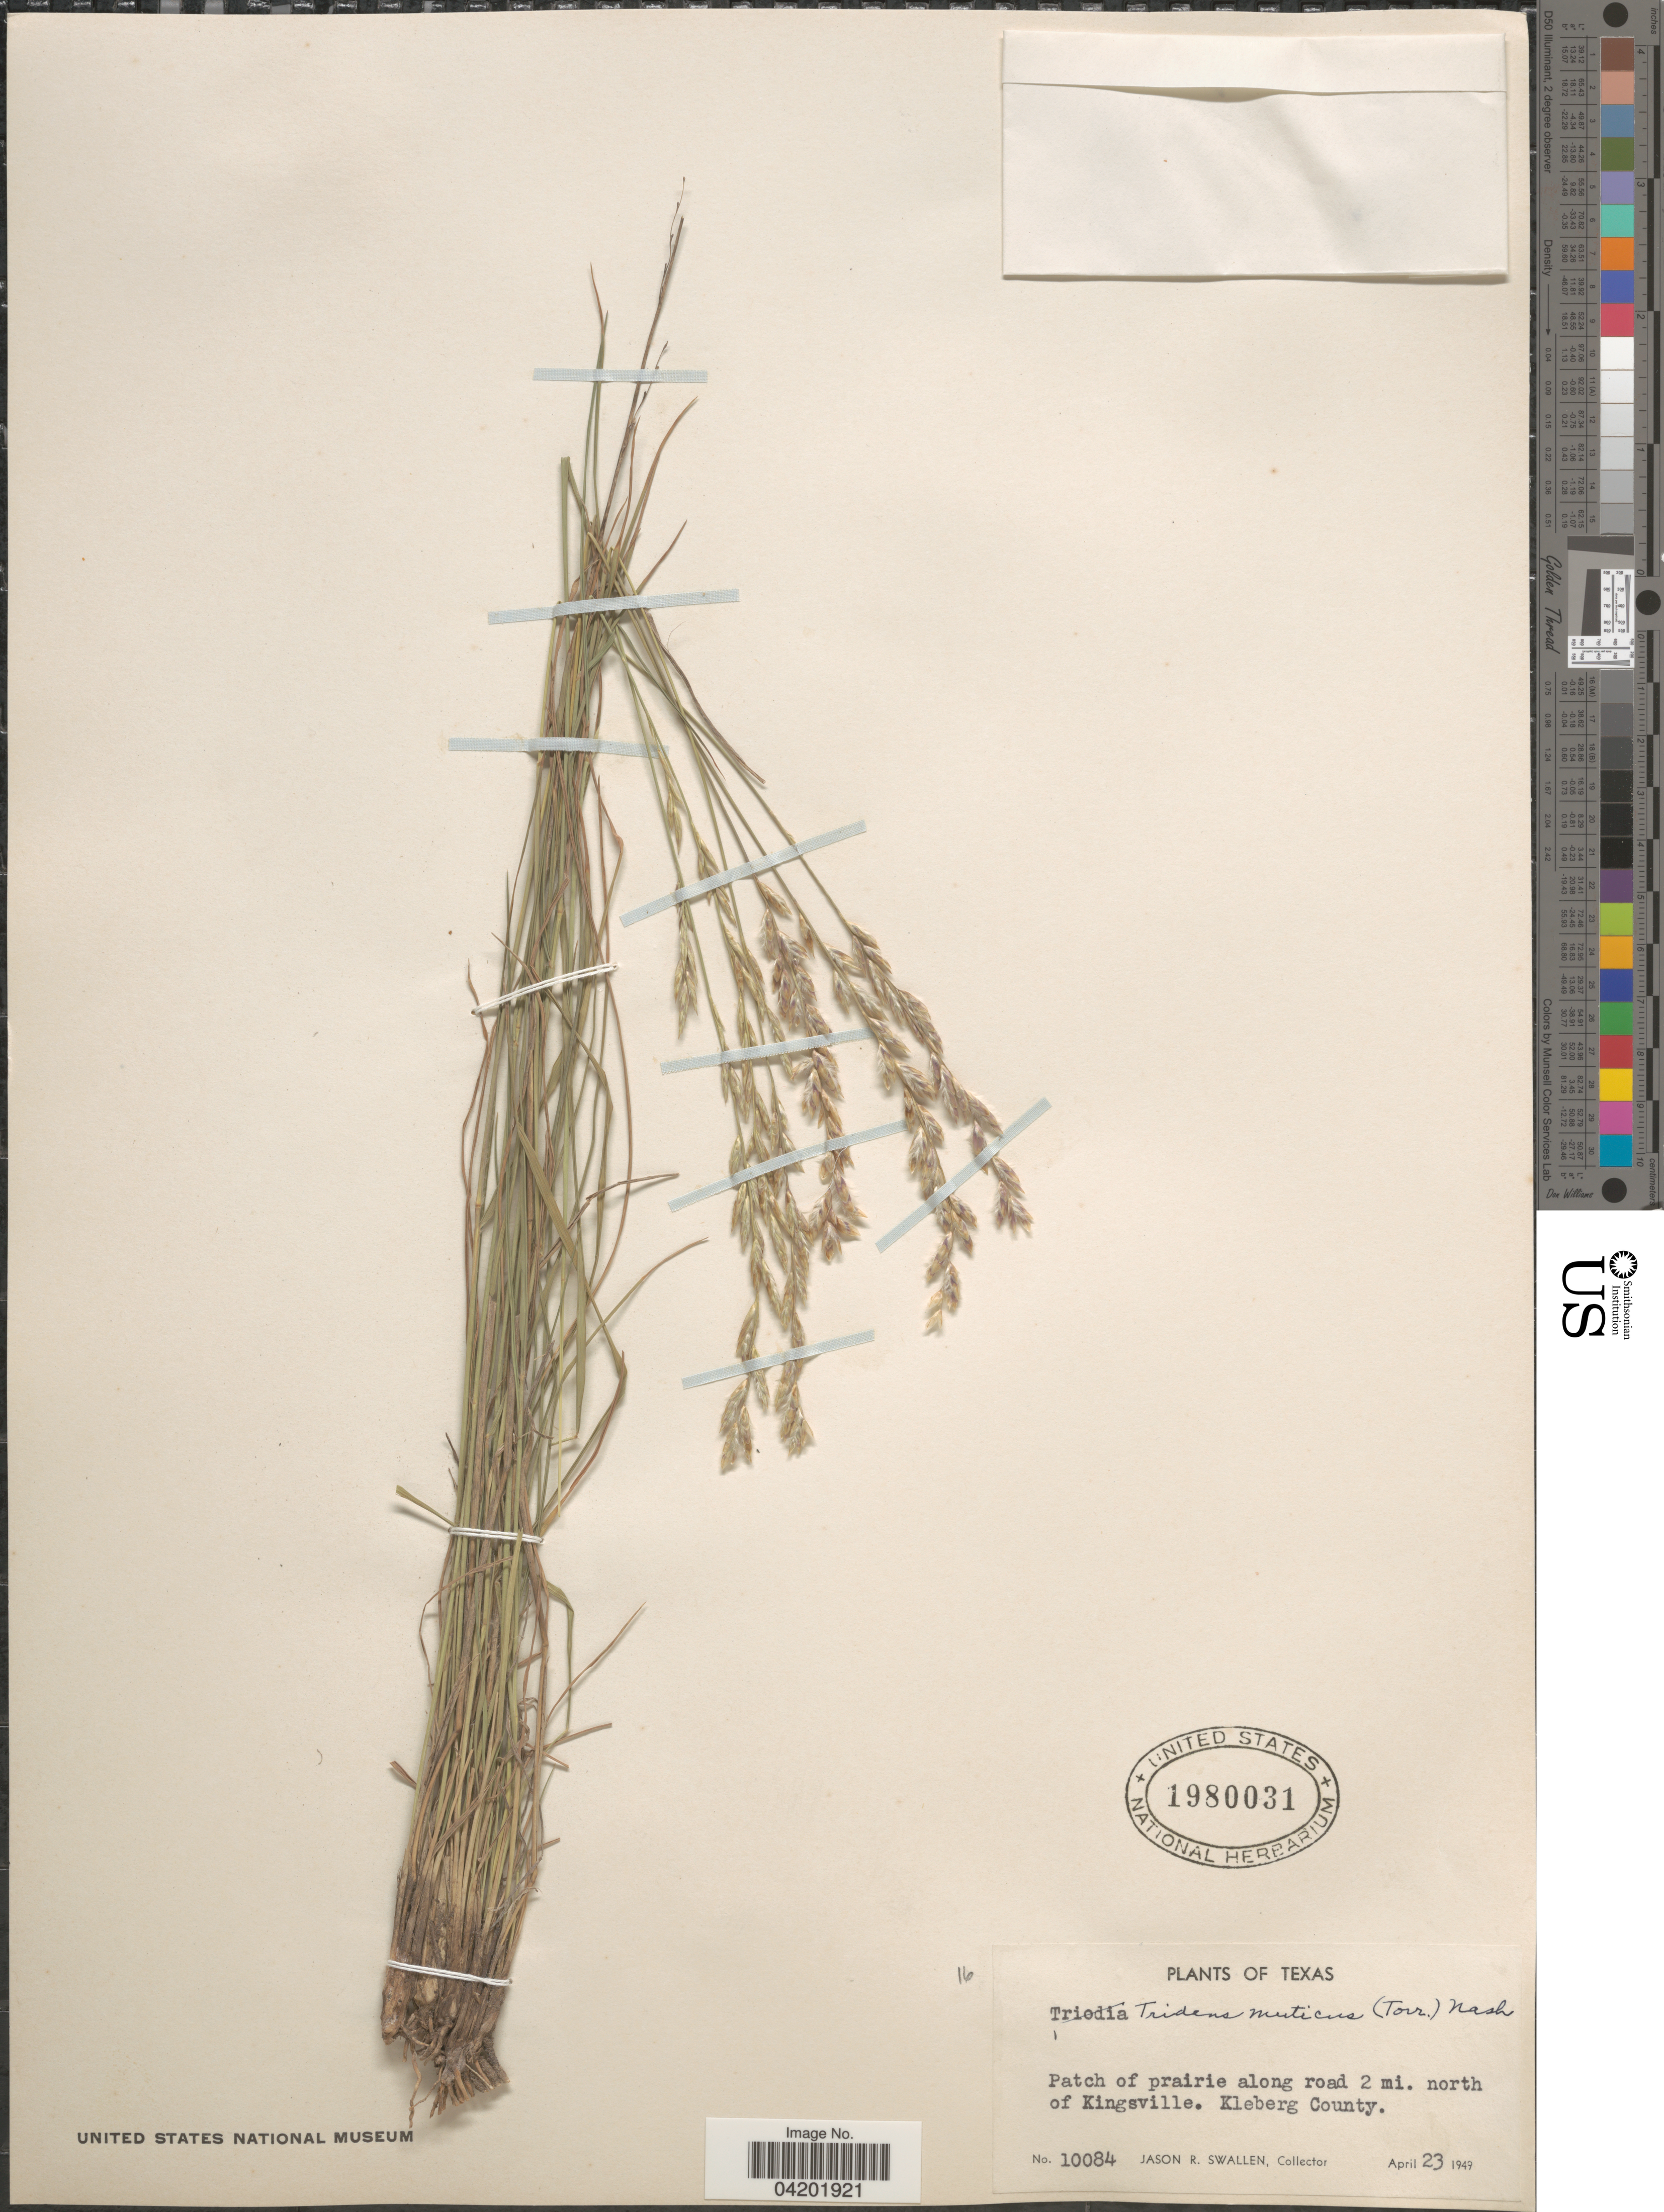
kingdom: Plantae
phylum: Tracheophyta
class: Liliopsida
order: Poales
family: Poaceae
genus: Tridentopsis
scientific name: Tridentopsis mutica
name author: (Torr.) P.M. Peterson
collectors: J. R. Swallen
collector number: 10084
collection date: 1949-04-23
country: United States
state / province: Texas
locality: Patch of prairie along road 2 mi. north of Kingsville. Kleberg County.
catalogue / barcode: US 1980031